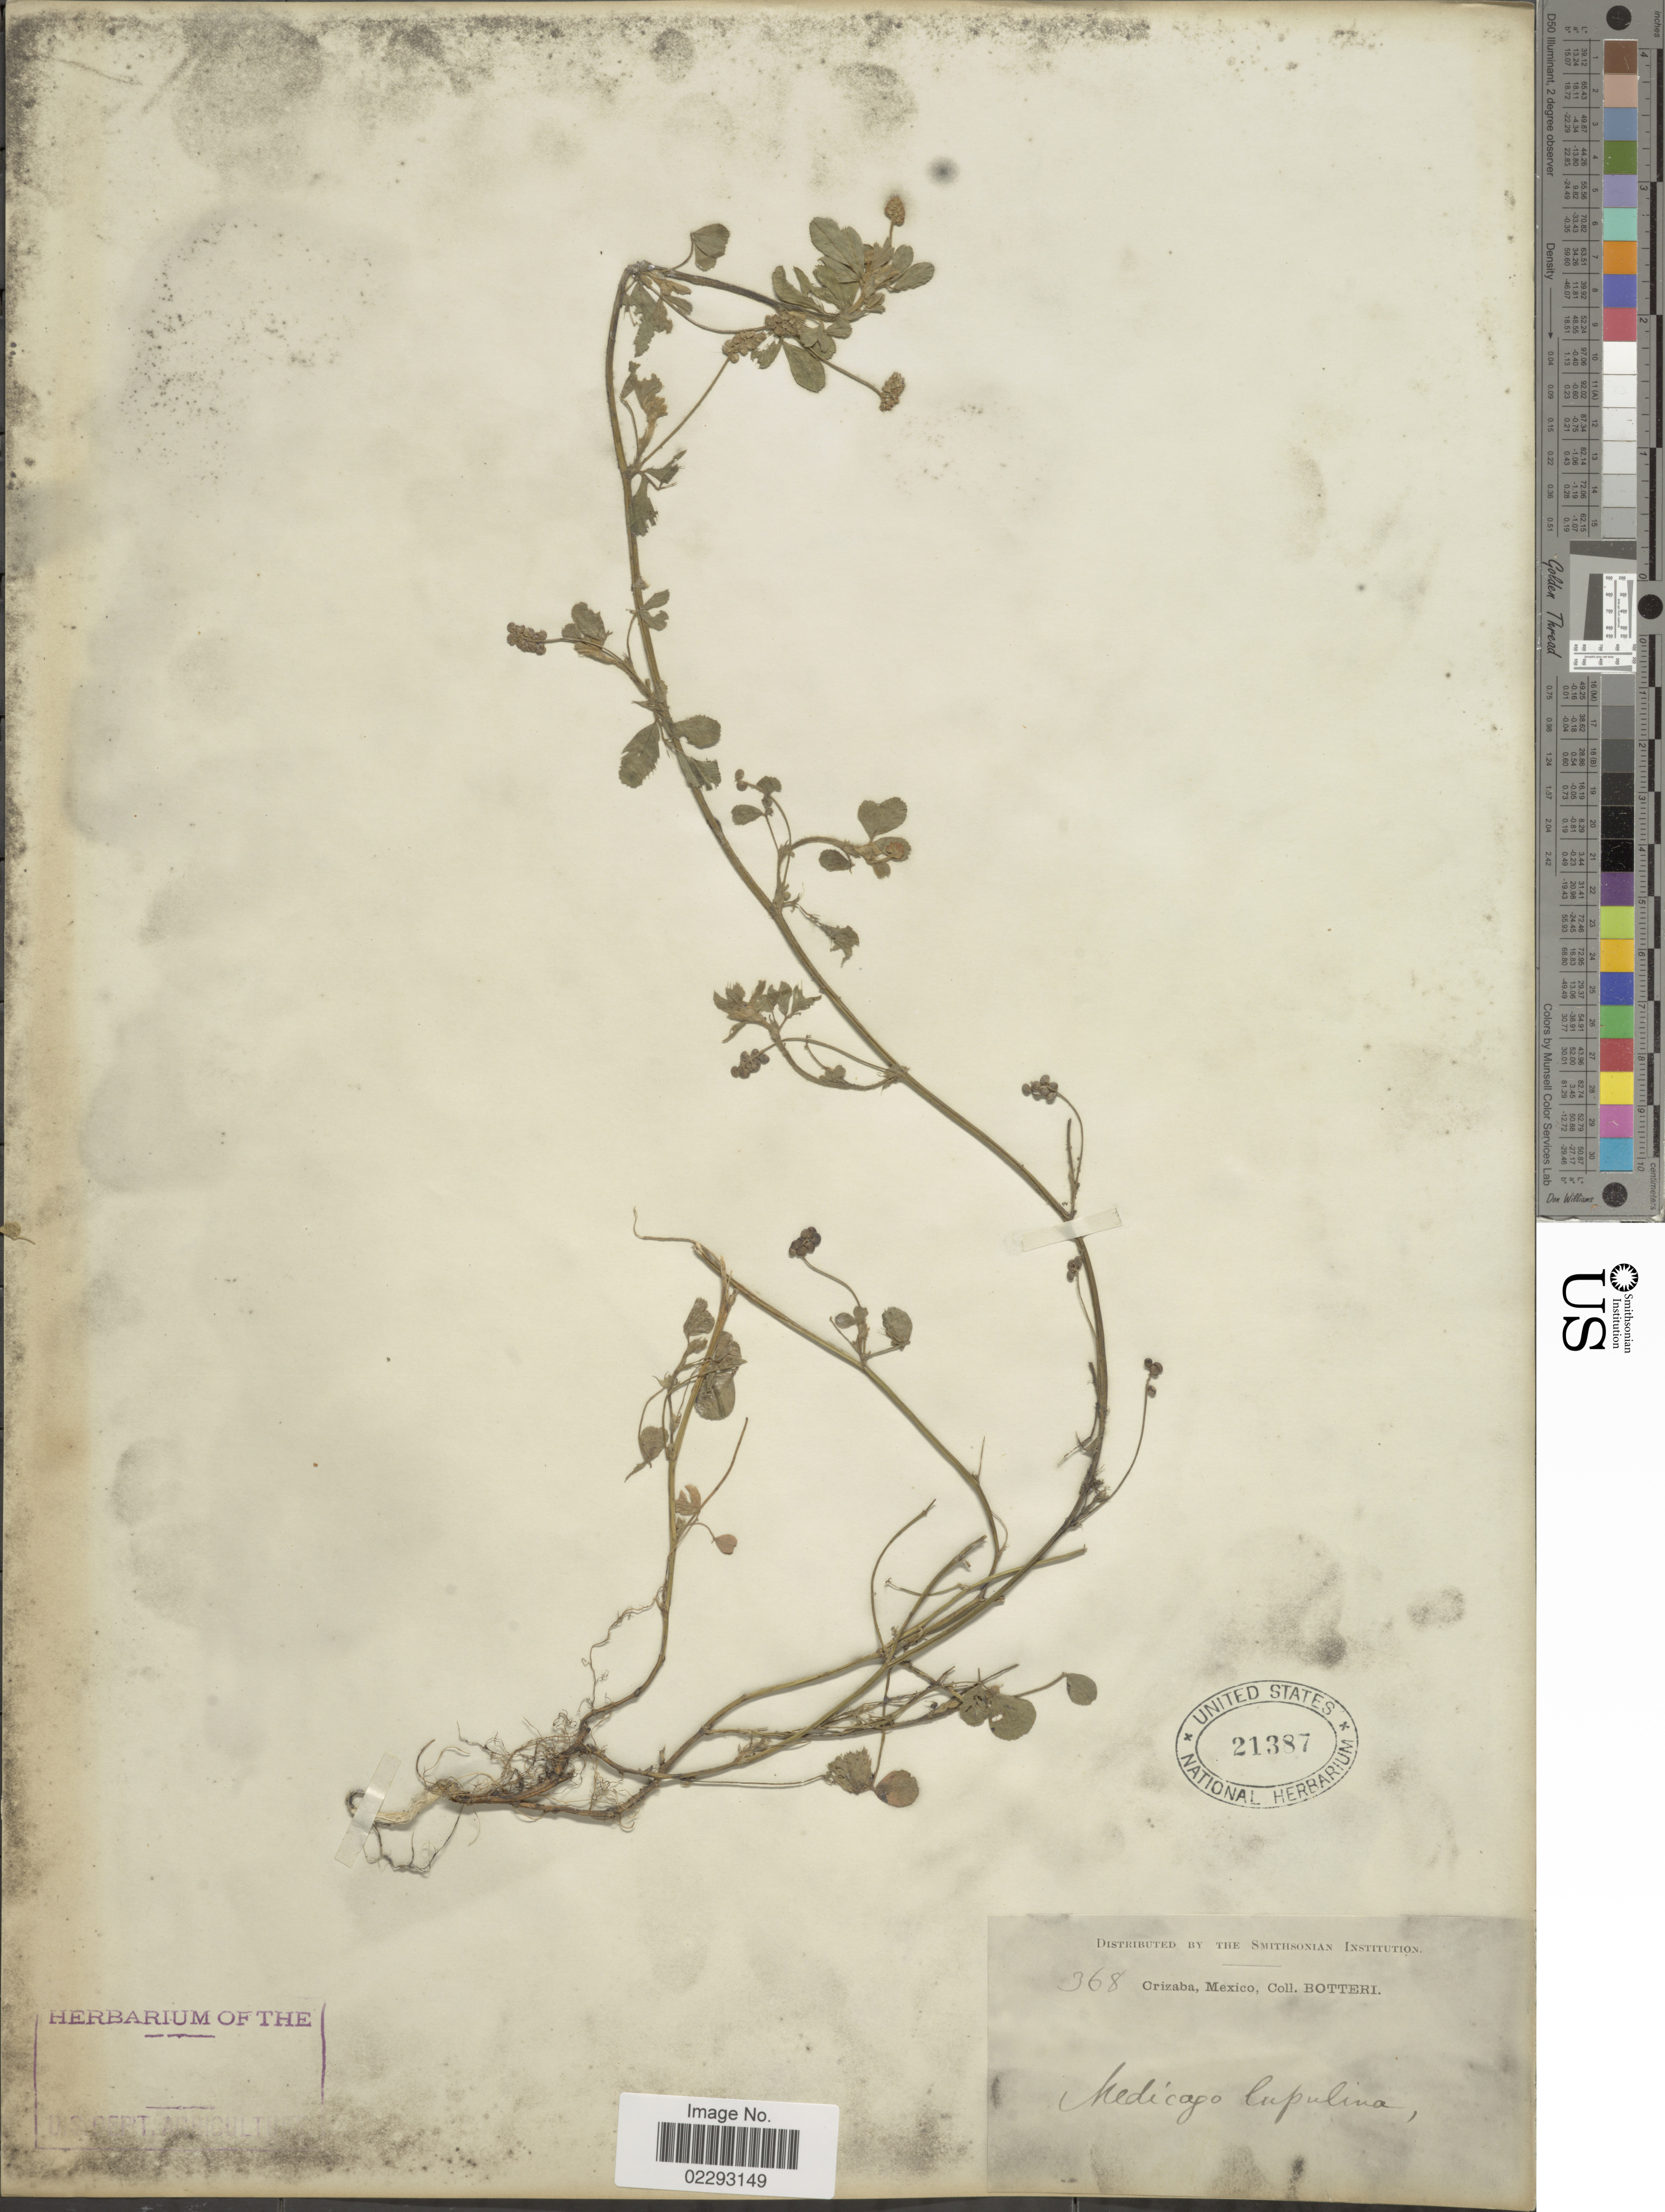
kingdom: Plantae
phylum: Tracheophyta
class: Magnoliopsida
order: Fabales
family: Fabaceae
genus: Medicago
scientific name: Medicago lupulina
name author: L.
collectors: M. Botteri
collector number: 368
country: Mexico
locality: Crizaba.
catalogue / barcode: US 21387